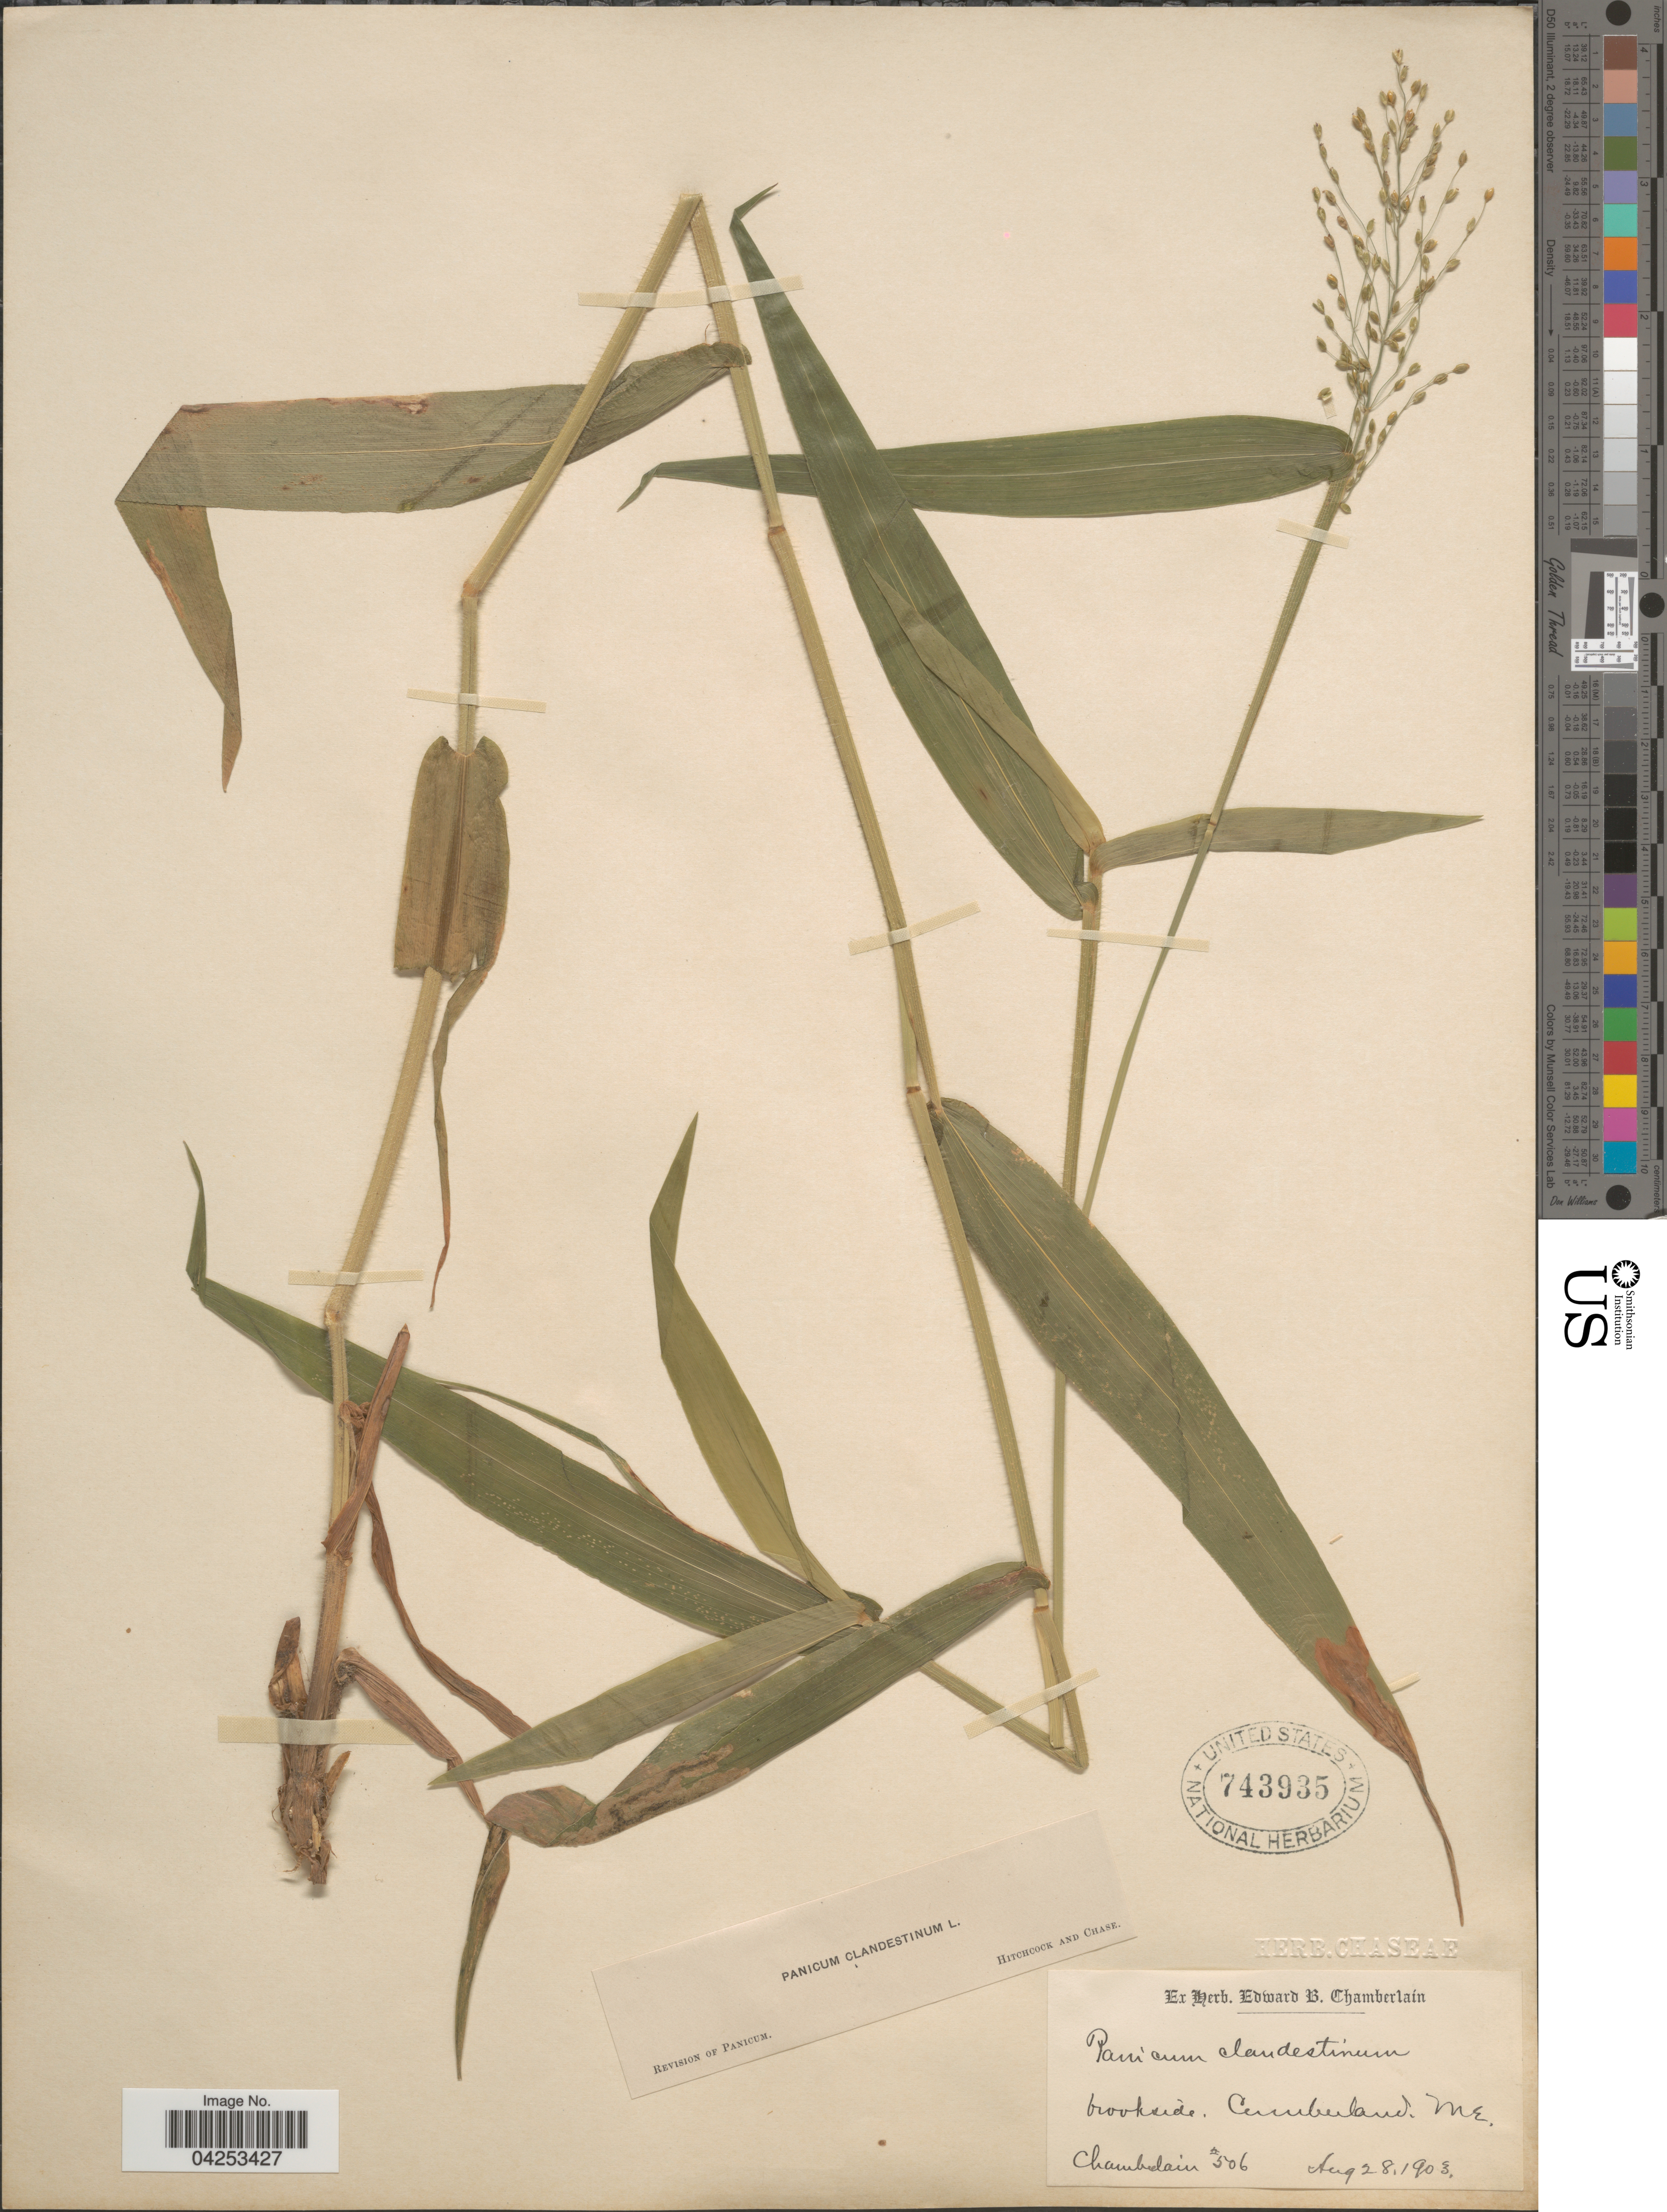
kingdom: Plantae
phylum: Tracheophyta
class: Liliopsida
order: Poales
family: Poaceae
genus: Dichanthelium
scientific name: Dichanthelium clandestinum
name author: (L.) Gould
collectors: E. Chamberlain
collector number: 506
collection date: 1903-08-28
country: United States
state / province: Maine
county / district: Cumberland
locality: Cumberland.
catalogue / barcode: US 743935